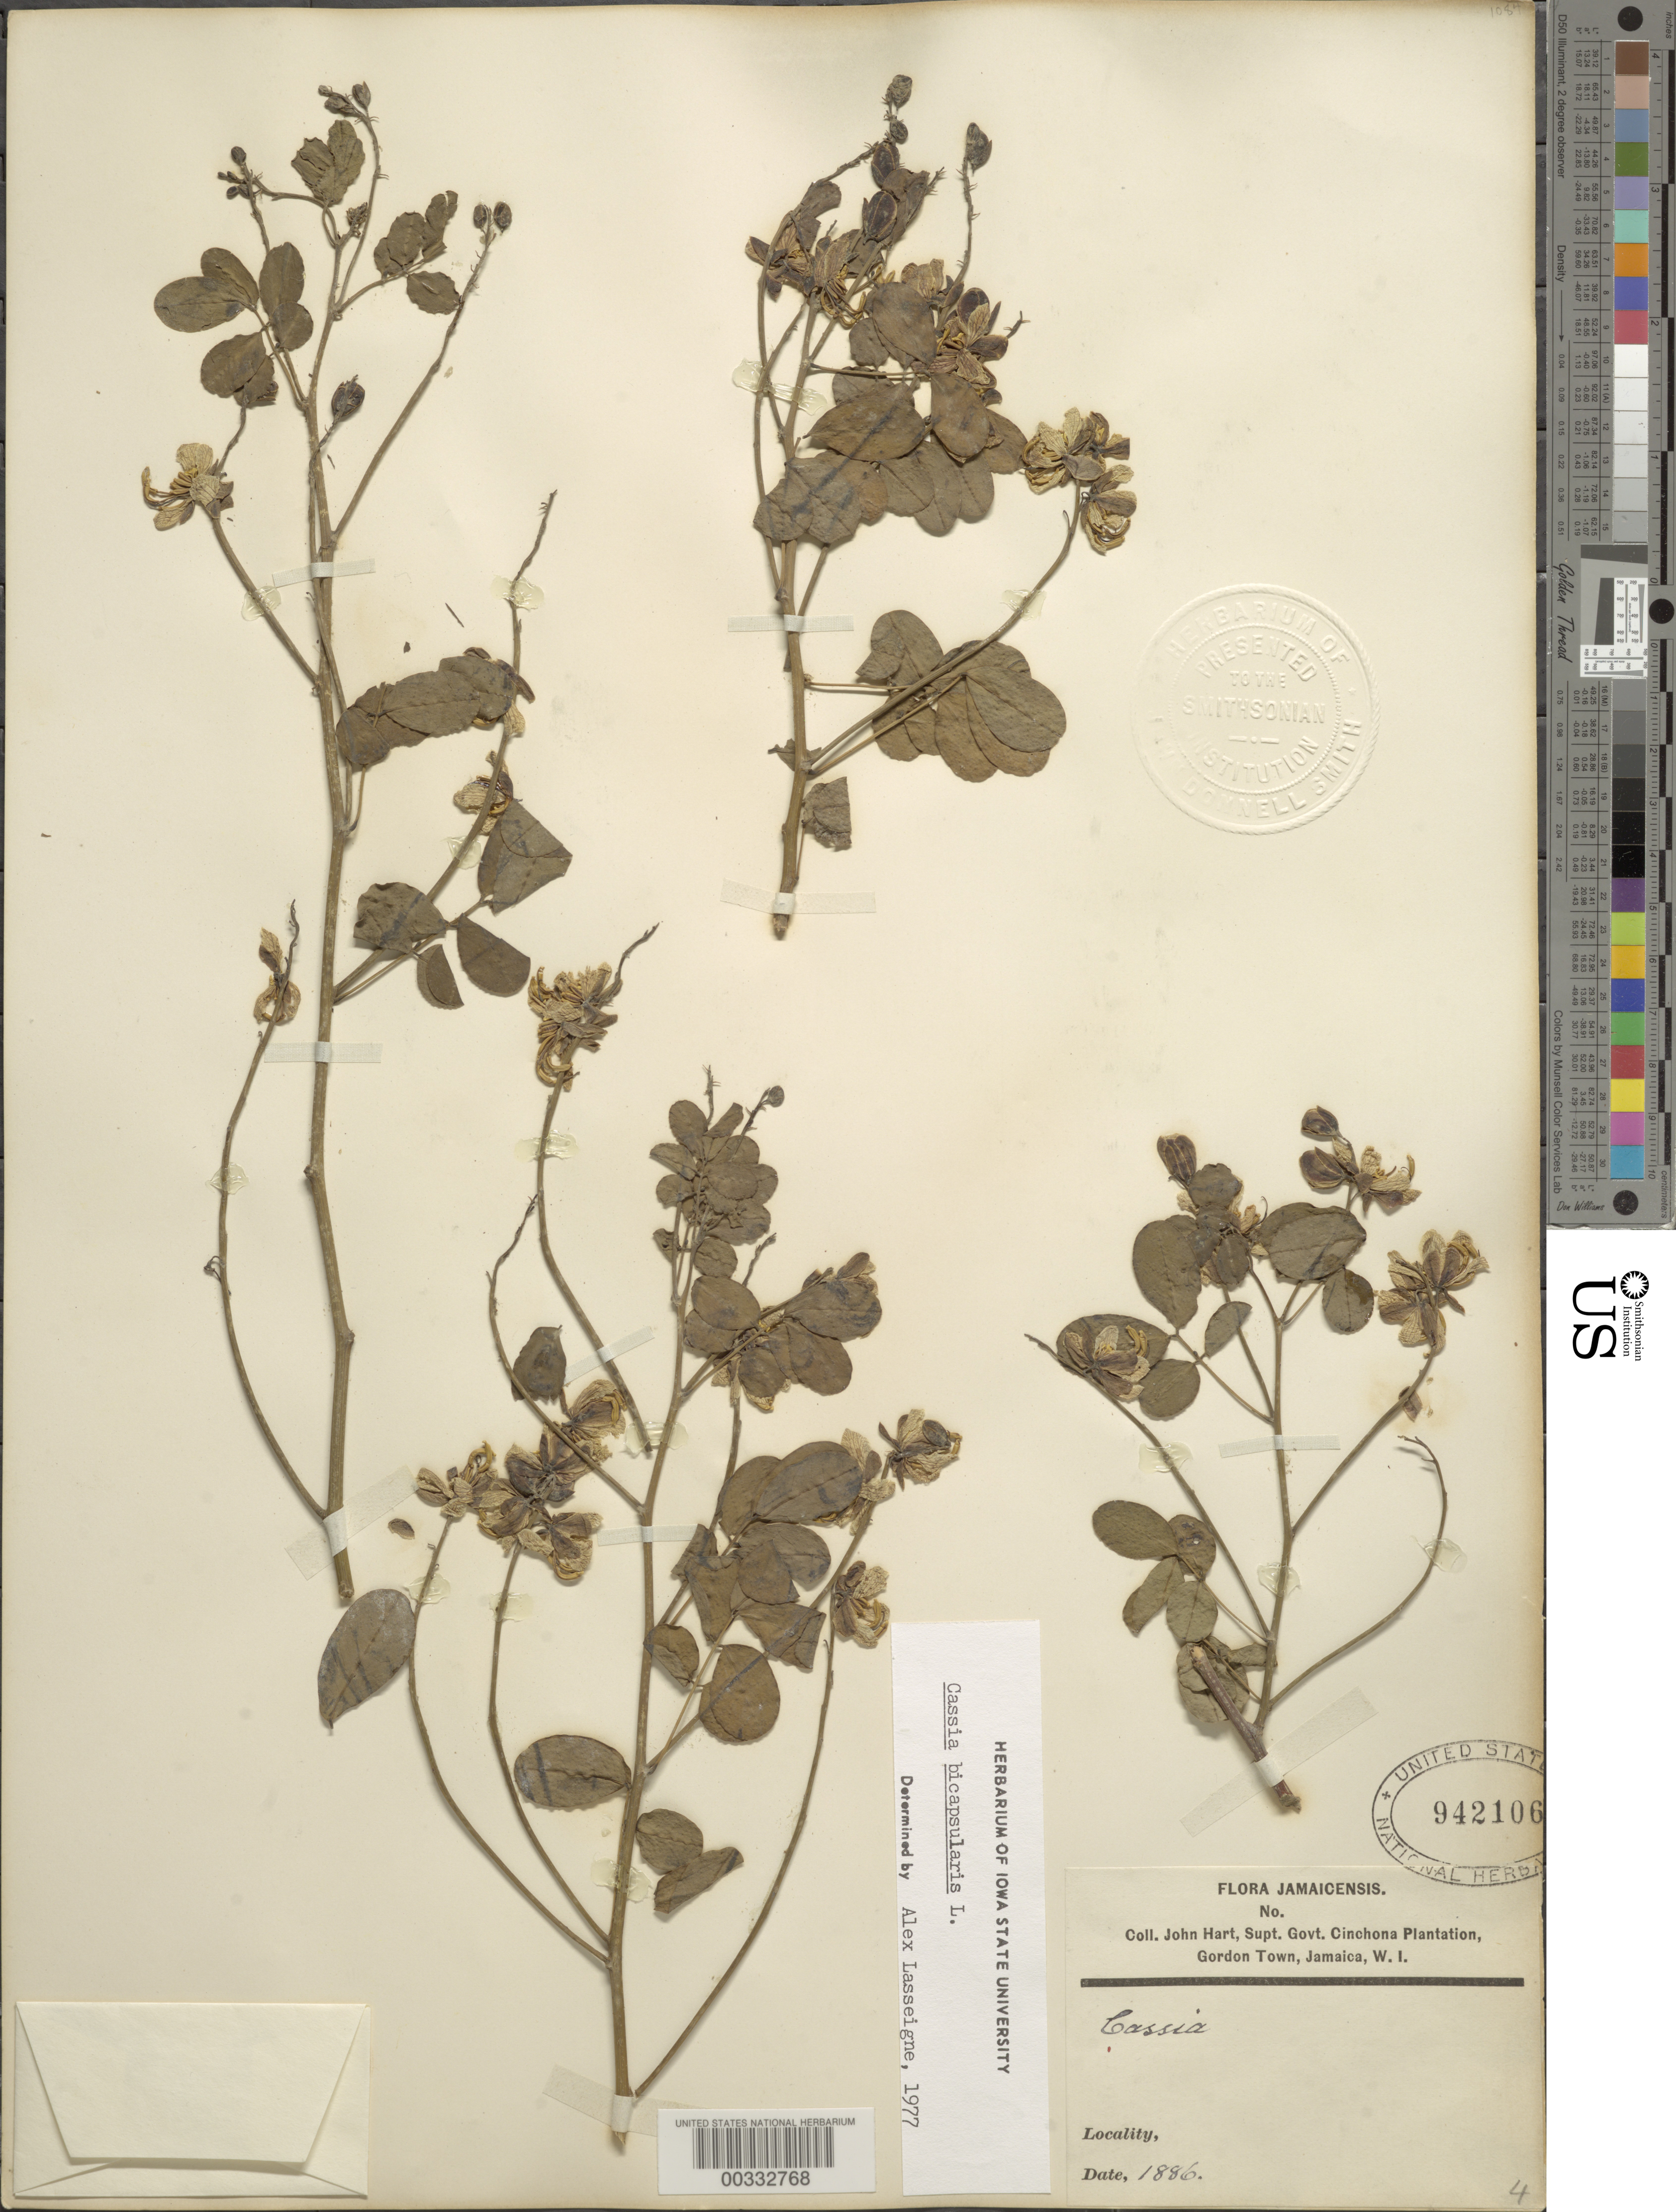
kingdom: Plantae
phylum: Tracheophyta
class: Magnoliopsida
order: Fabales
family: Fabaceae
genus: Senna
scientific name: Senna bicapsularis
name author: (L.) Roxb.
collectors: J. H. Hart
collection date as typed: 1886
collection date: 1886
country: Jamaica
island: Greater Antilles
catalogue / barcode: US 942106